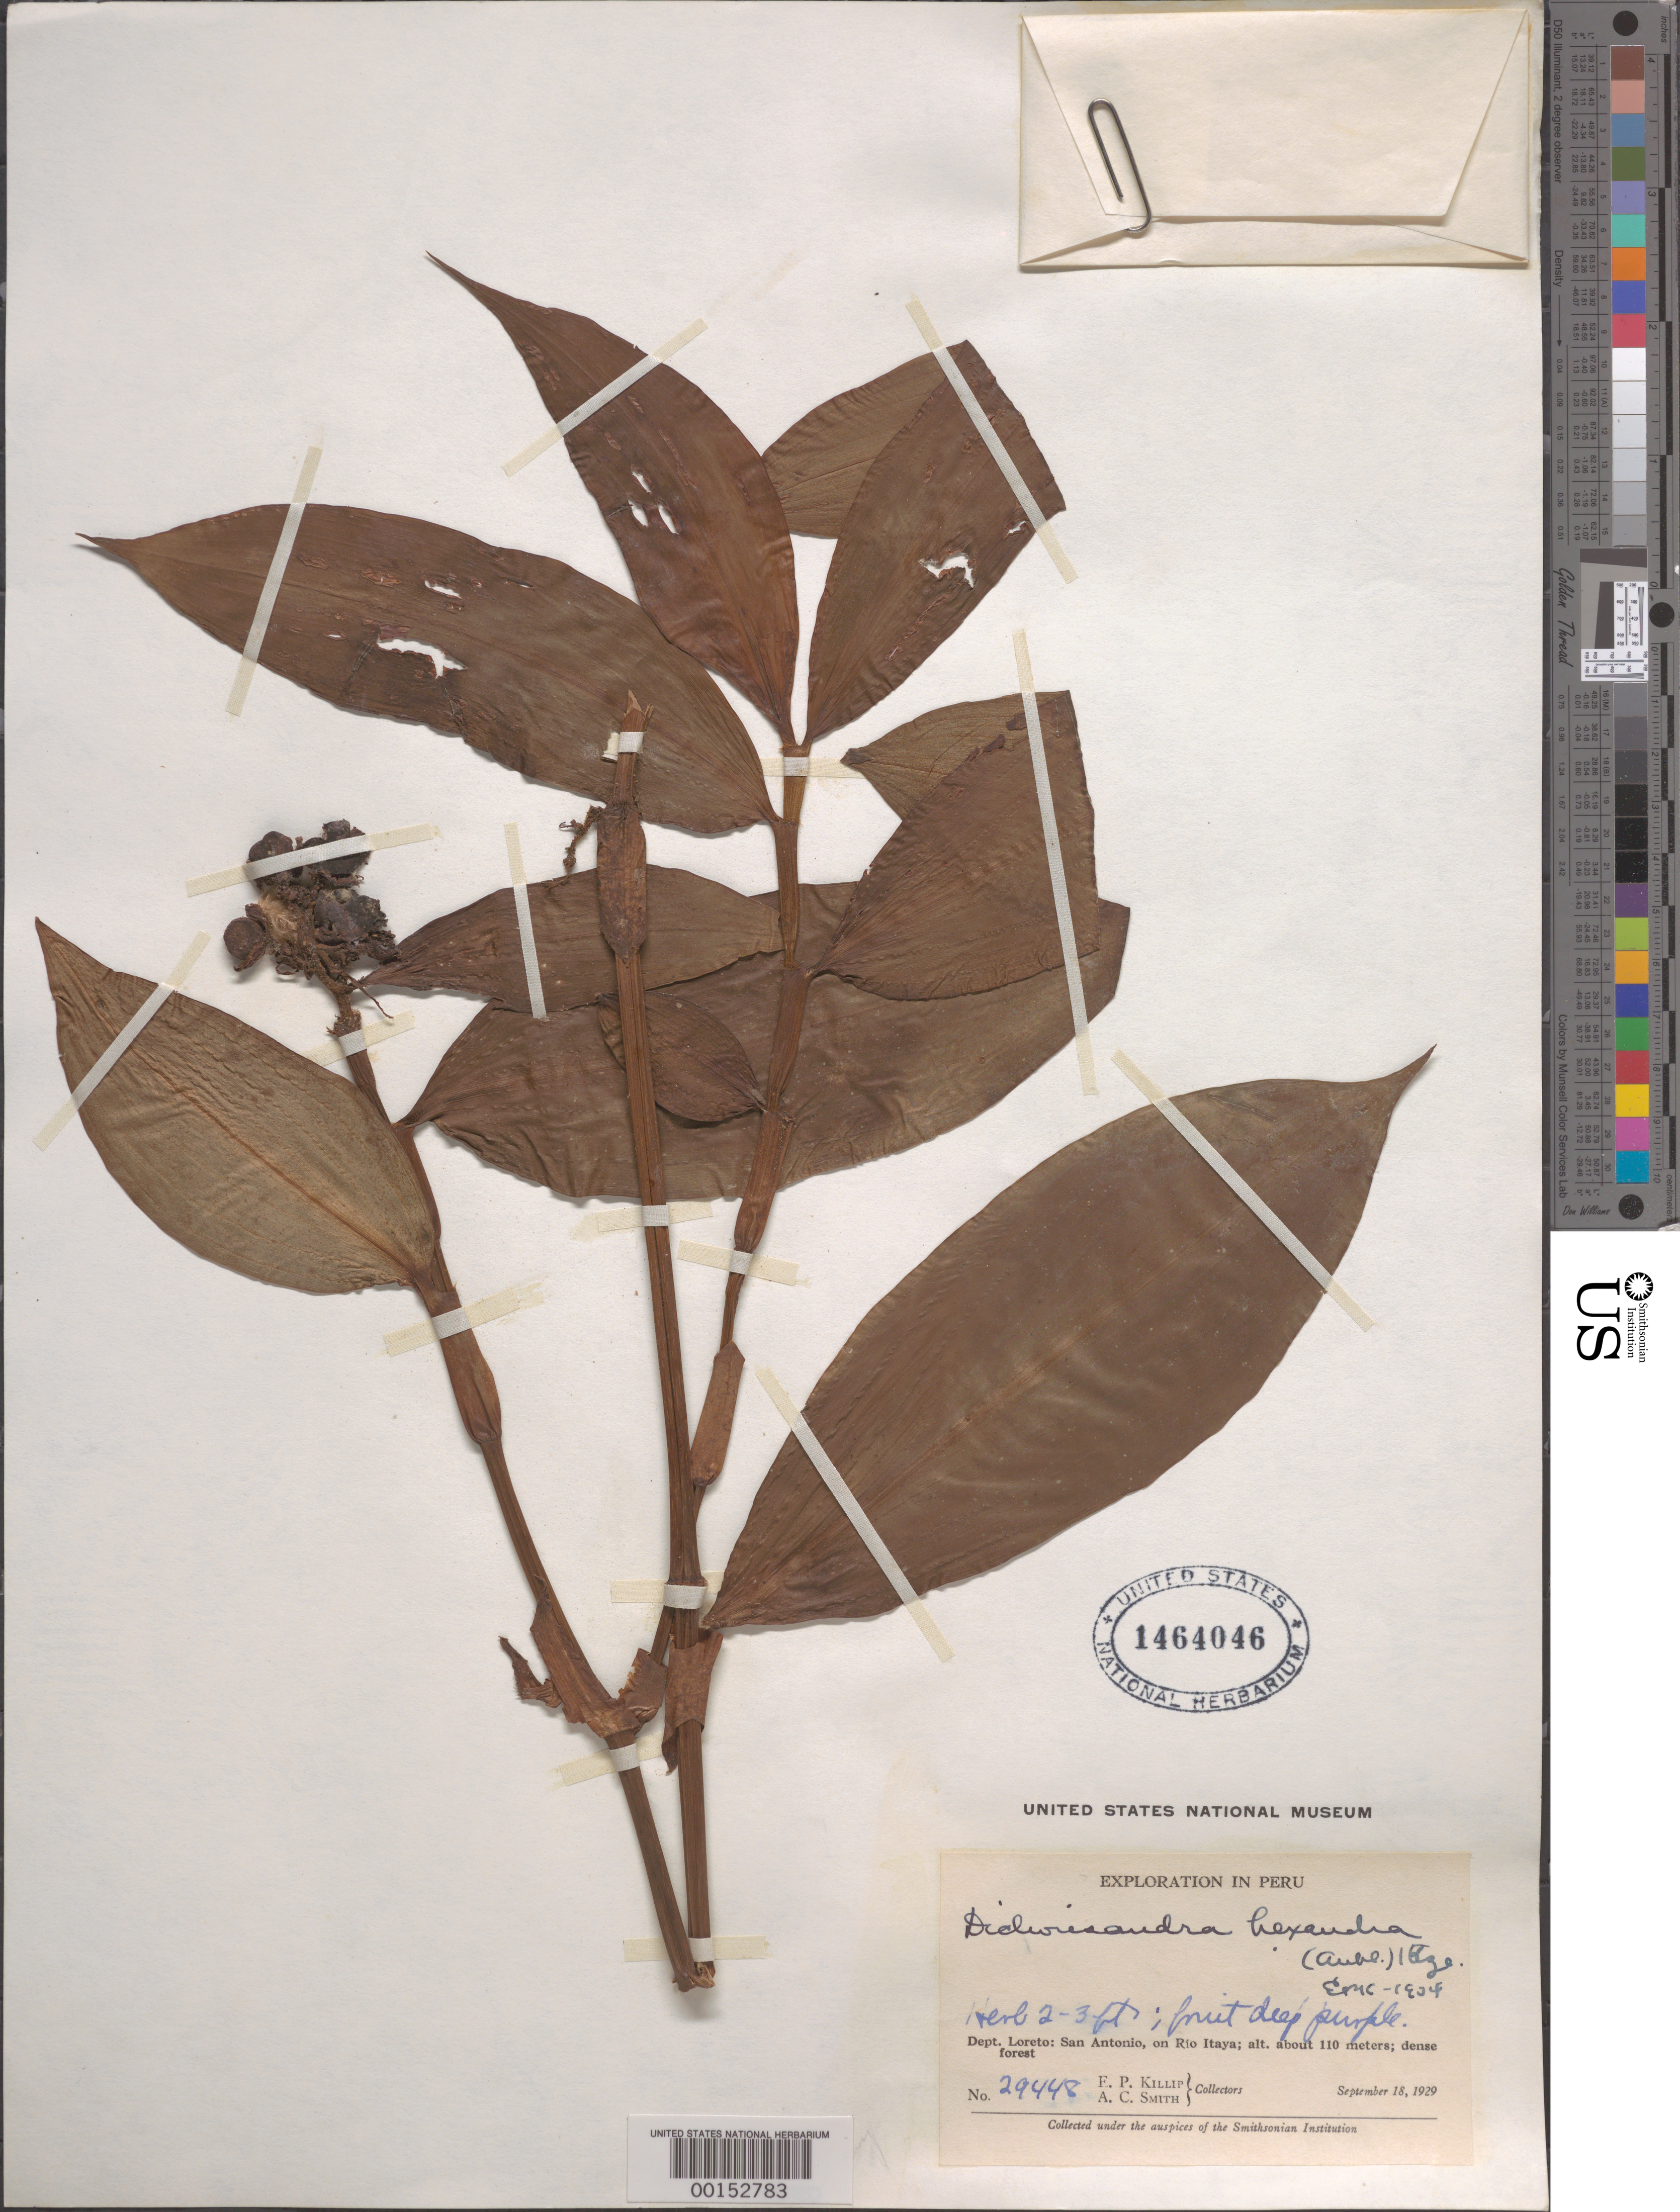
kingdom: Plantae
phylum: Tracheophyta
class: Liliopsida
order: Commelinales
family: Commelinaceae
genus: Dichorisandra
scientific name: Dichorisandra ulei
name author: J.F. Macbr.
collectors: E. P. Killip & A. C. Smith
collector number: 29448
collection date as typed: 18 Sep 1929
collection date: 1929-09-18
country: Peru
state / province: Loreto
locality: San antonio on rio itaya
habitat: Dense forest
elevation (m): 110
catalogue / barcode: US 1464046